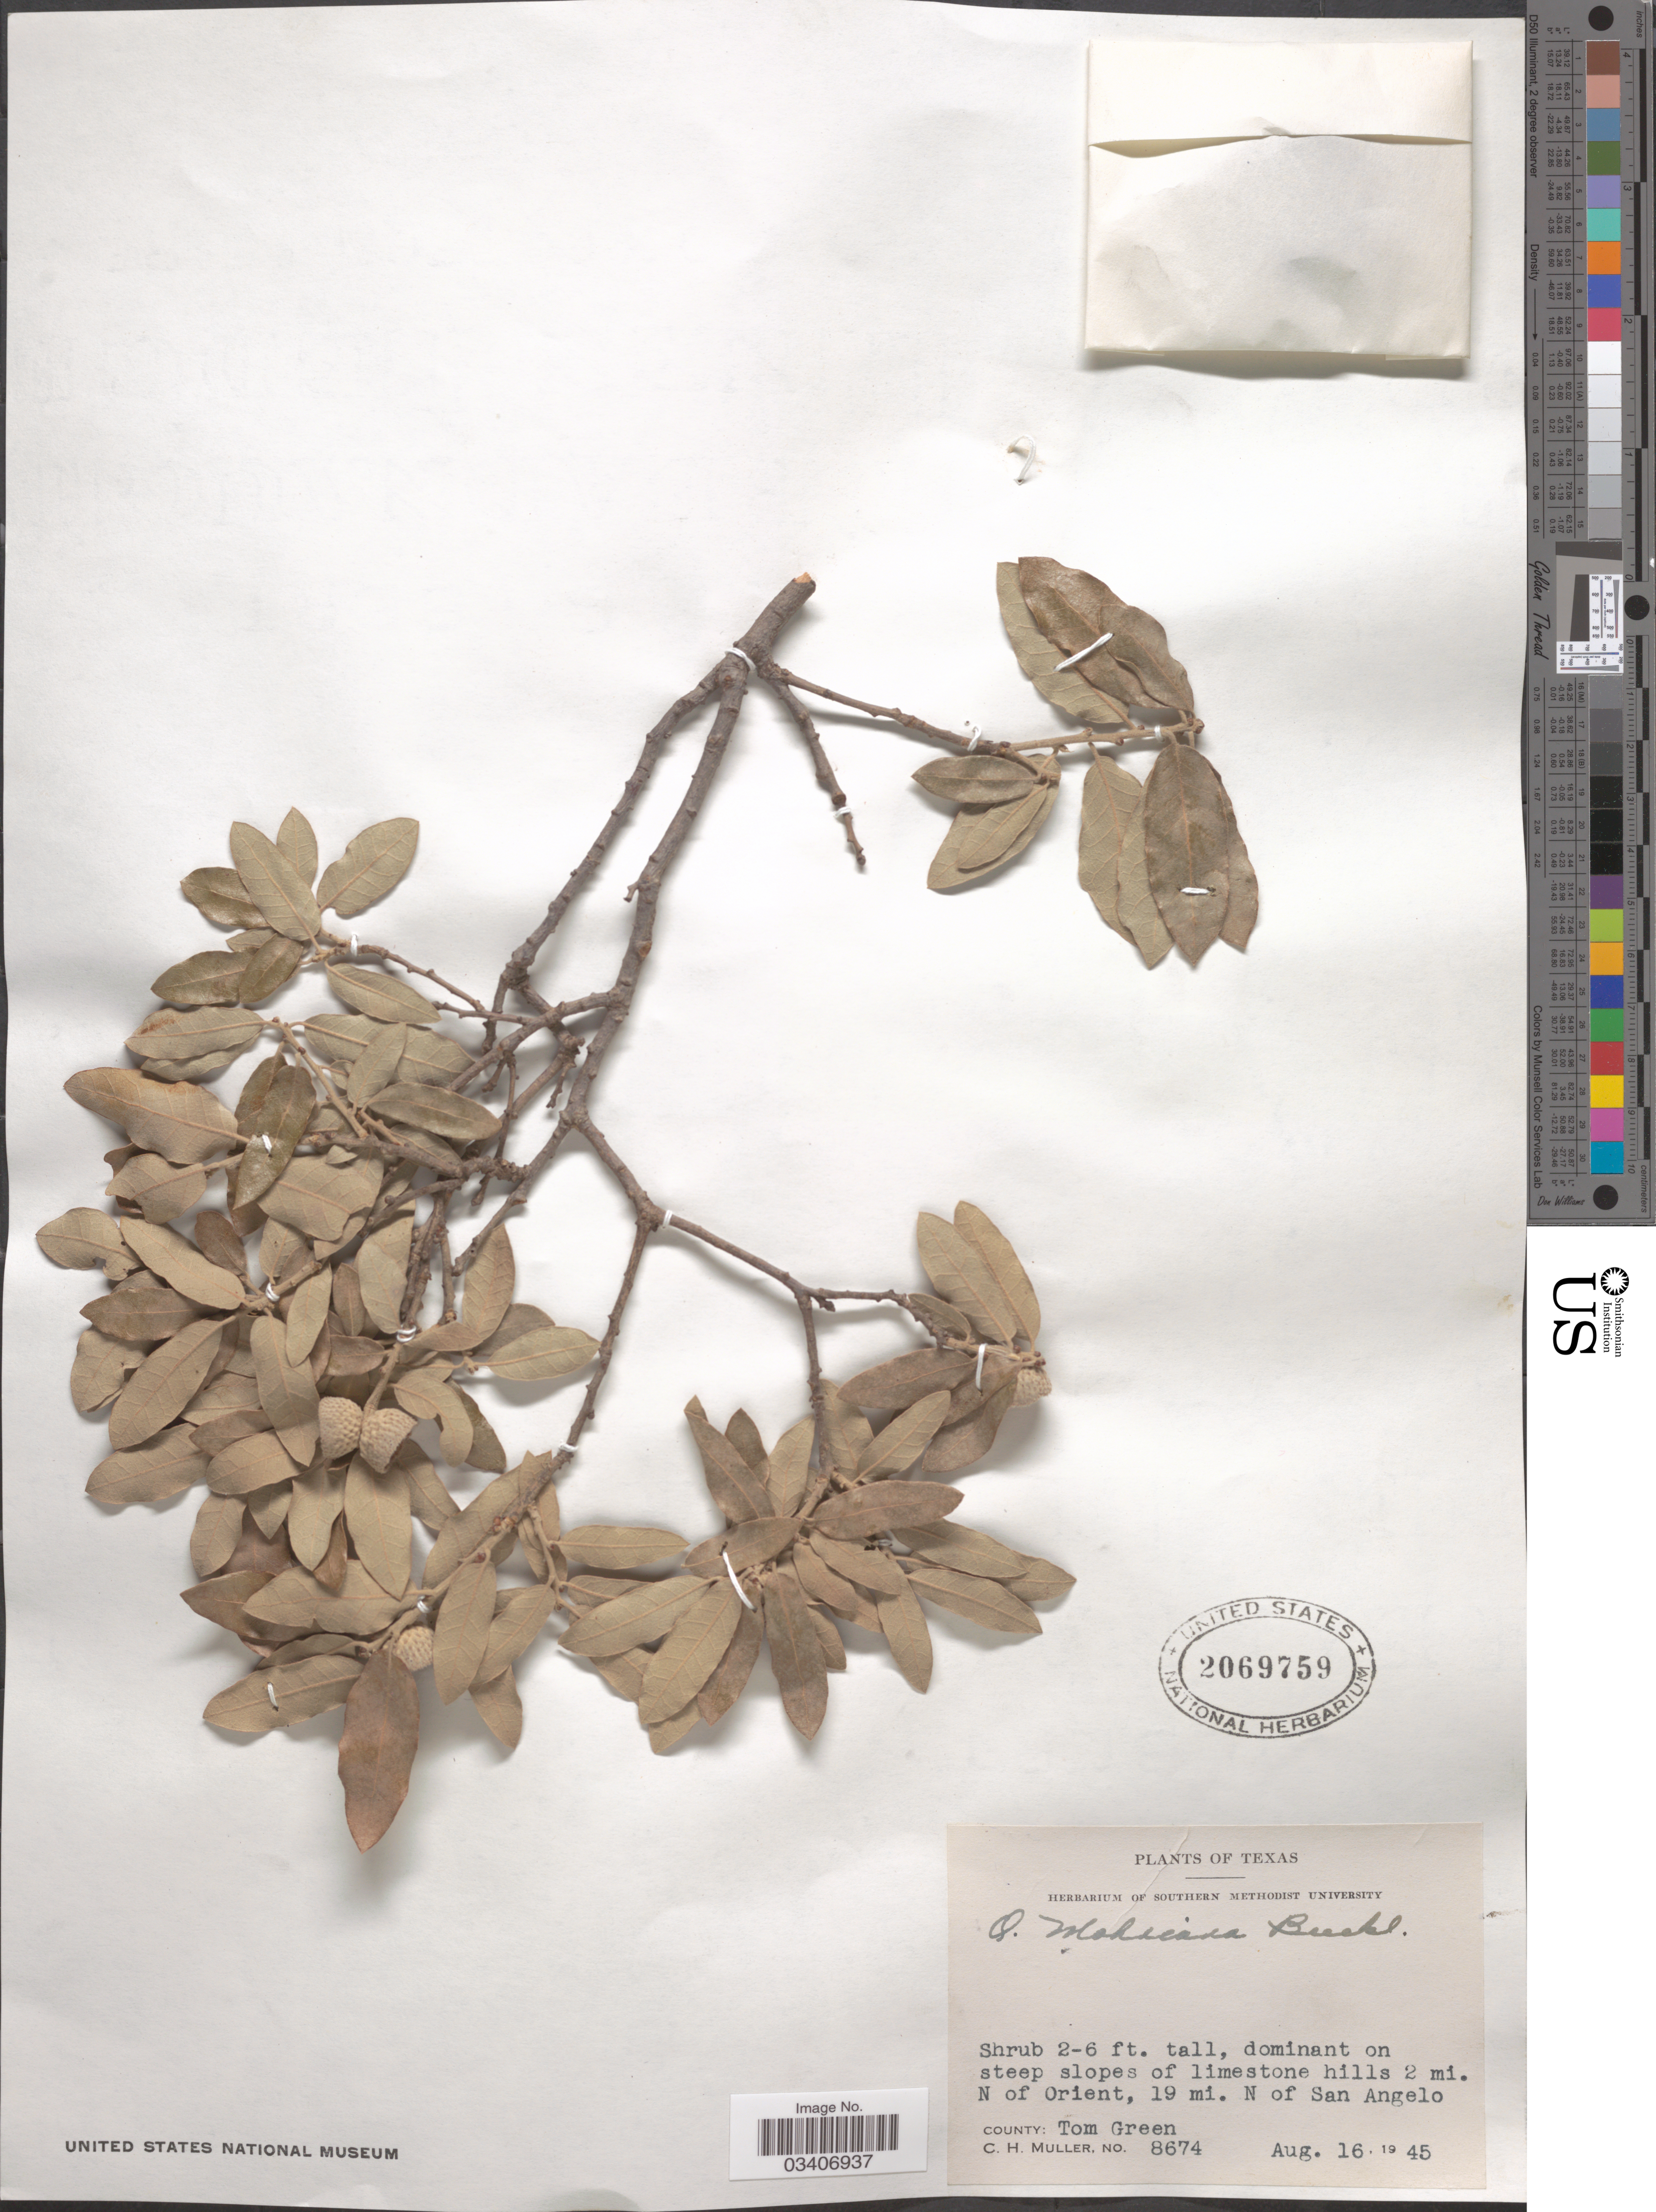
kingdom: Plantae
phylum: Tracheophyta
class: Magnoliopsida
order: Fagales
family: Fagaceae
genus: Quercus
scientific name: Quercus mohriana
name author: Buckley ex Rydb.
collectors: C. H. Mueller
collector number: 8674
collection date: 1945-08-16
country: United States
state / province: Texas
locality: On steep slopes of limestone hills 2 mi. N of Orient, 19 mi. N of San Angelo. County: Tom Green.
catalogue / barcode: US 2069759